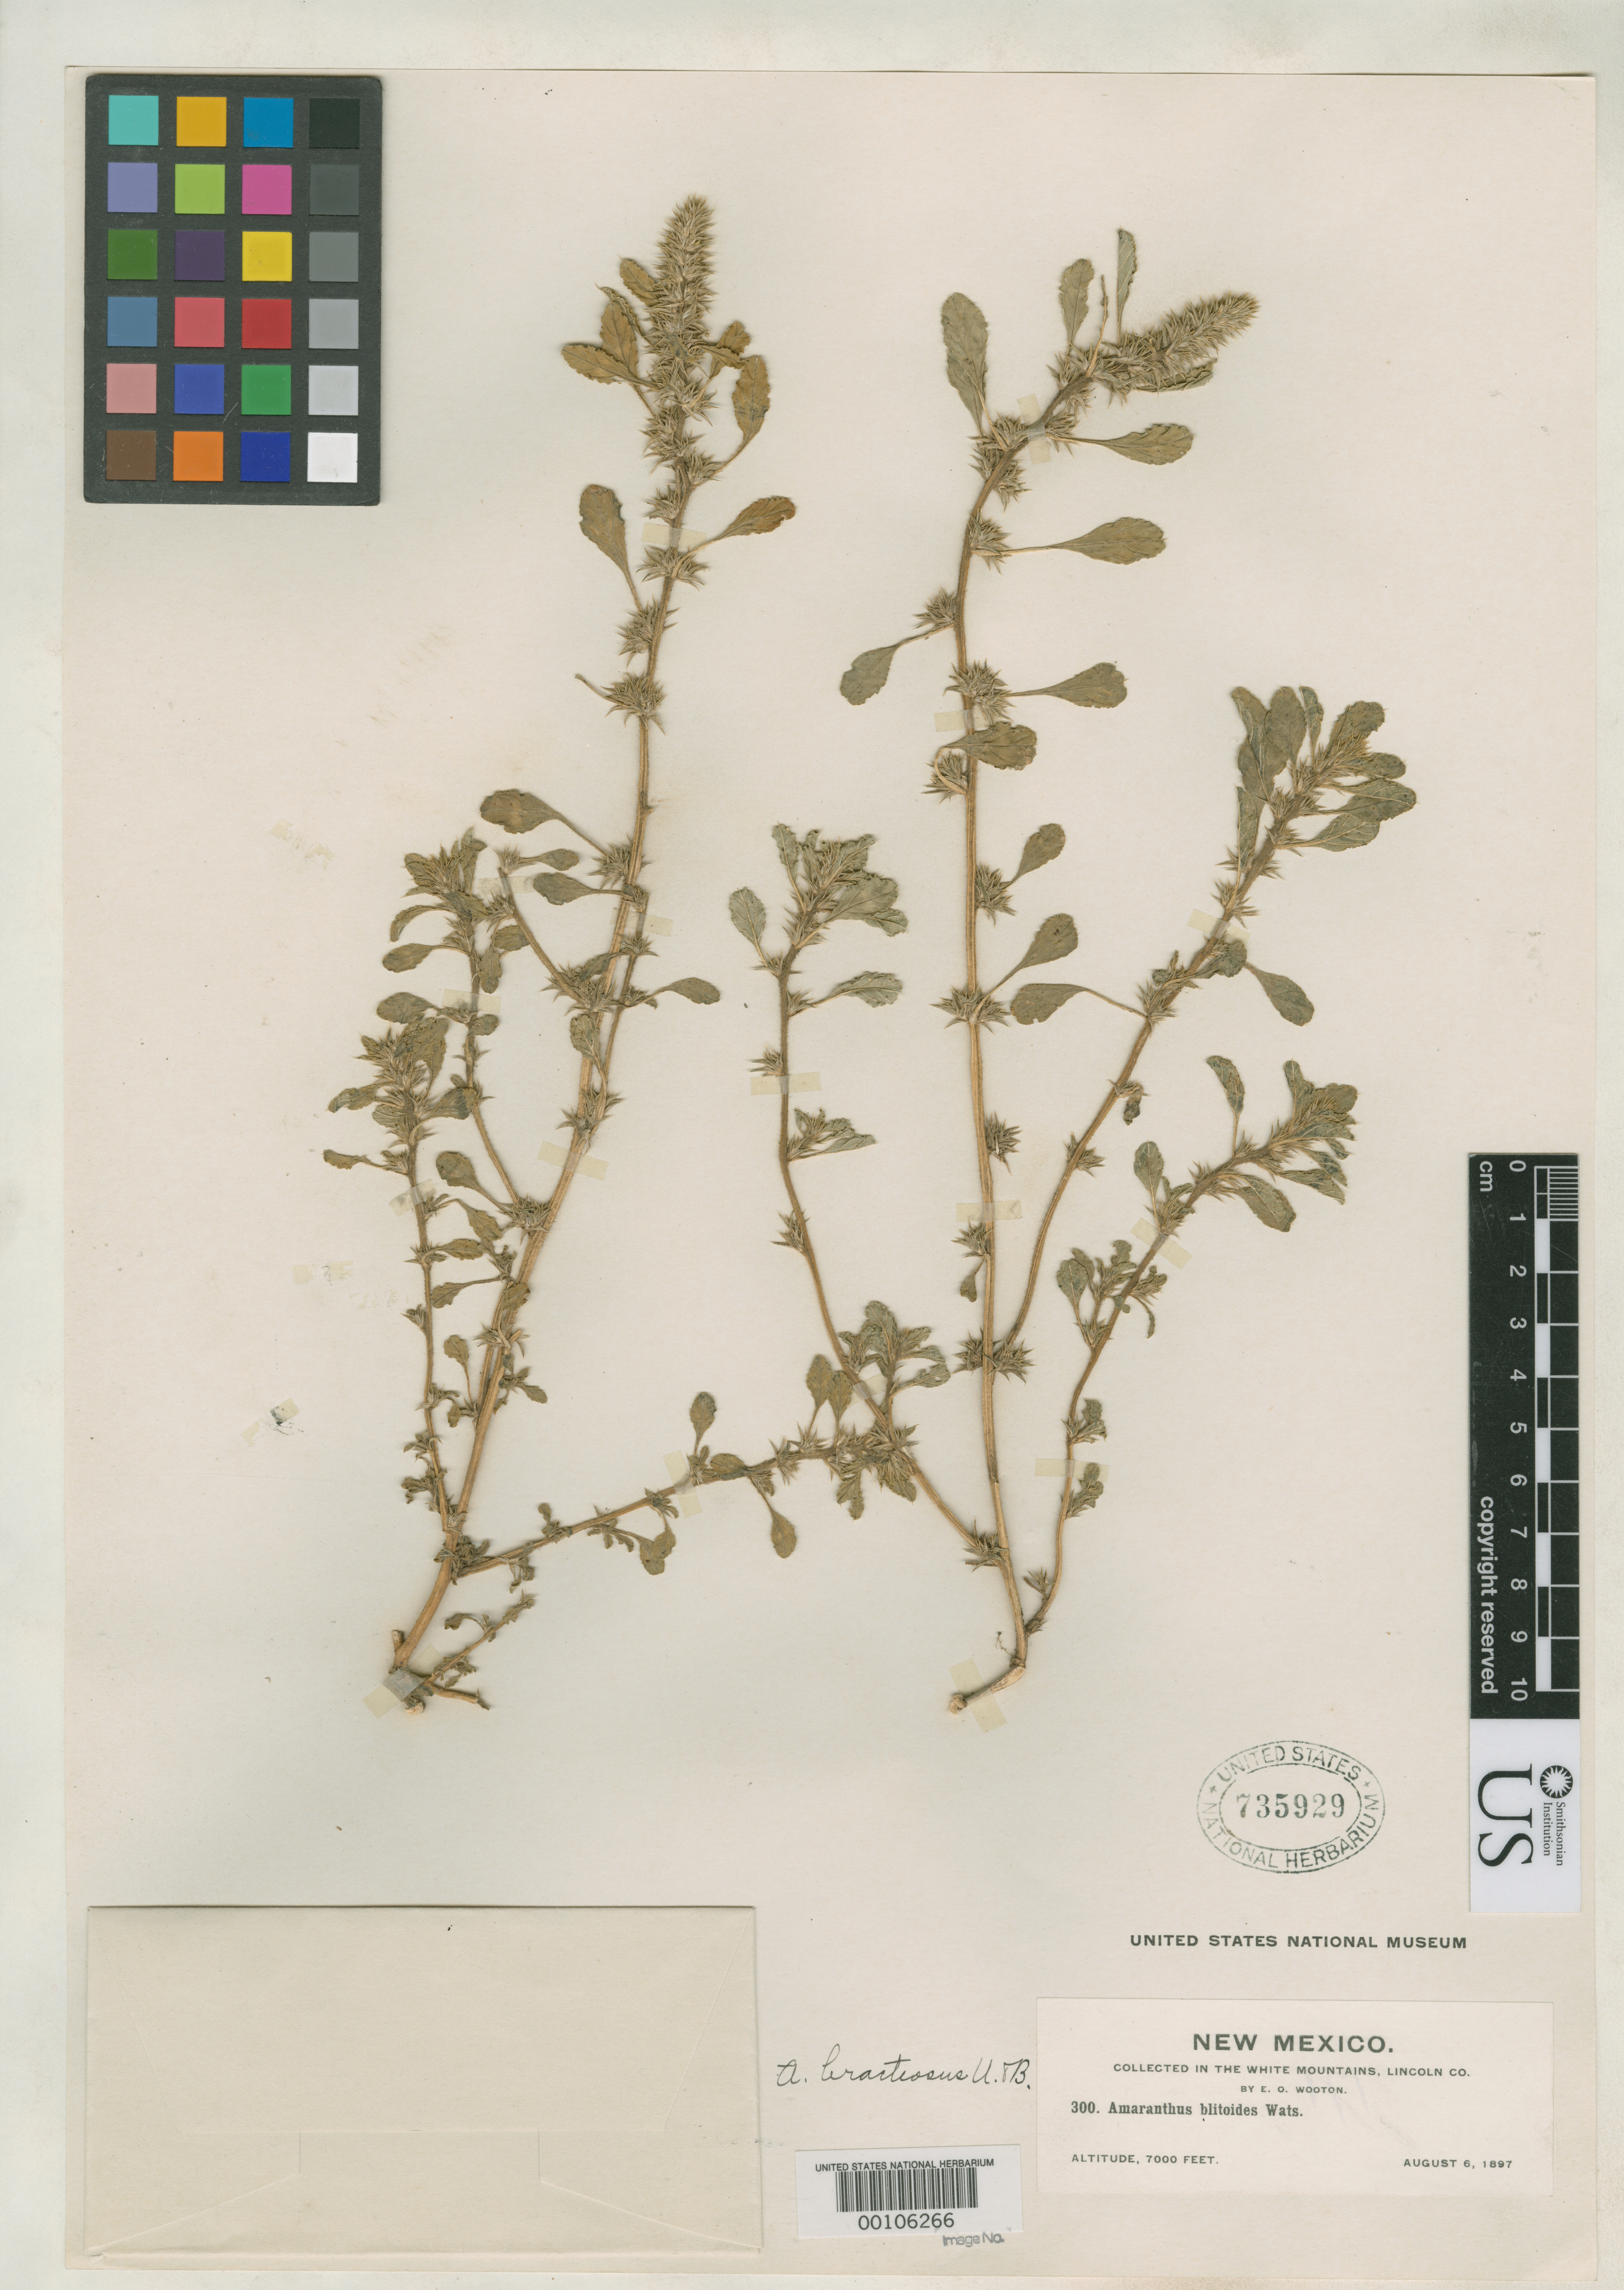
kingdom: Plantae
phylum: Tracheophyta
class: Magnoliopsida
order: Caryophyllales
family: Amaranthaceae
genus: Amaranthus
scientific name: Amaranthus viscidulus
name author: Greene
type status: Isotype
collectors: E. O. Wooton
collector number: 300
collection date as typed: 06 Aug 1897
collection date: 1897-08-06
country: United States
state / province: New Mexico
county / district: Lincoln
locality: White Mountains.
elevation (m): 2134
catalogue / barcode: US 735929